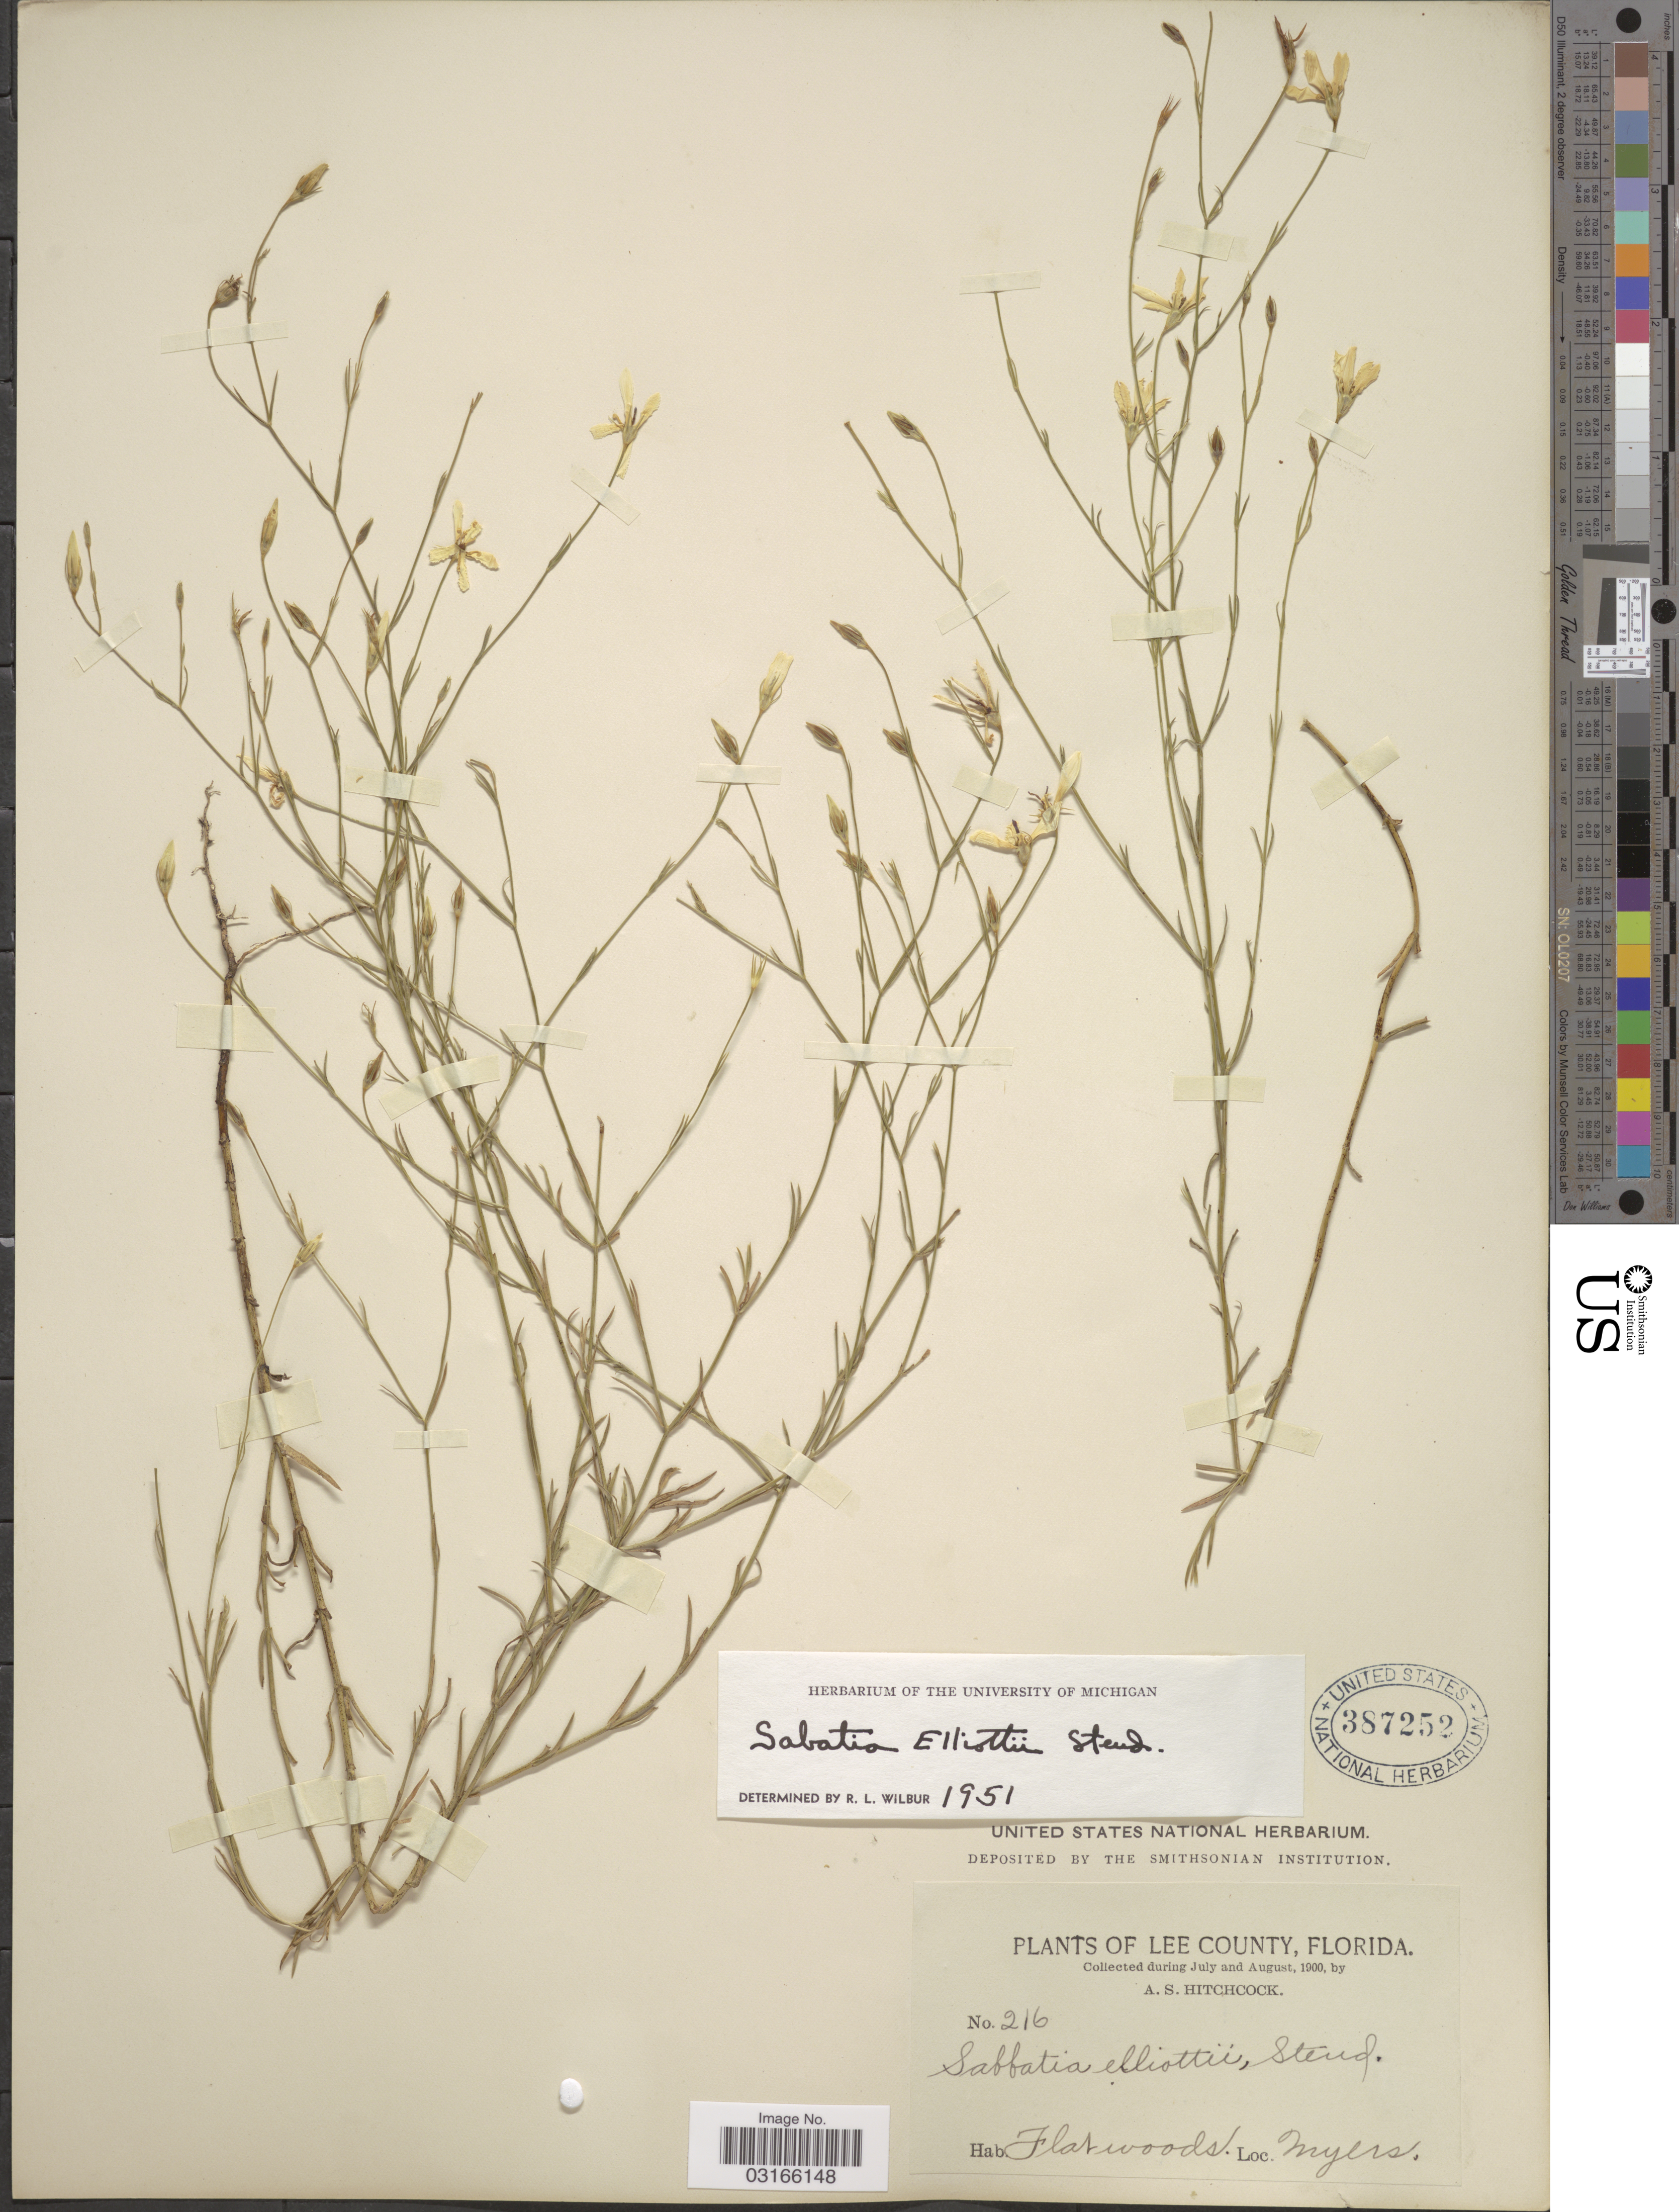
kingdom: Plantae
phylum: Tracheophyta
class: Magnoliopsida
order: Gentianales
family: Gentianaceae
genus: Sabatia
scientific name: Sabatia brevifolia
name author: Raf.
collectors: A. S. Hitchcock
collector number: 216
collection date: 1900-07/1900-08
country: United States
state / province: Florida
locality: Lee County, Flatwoods, Myers.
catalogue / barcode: US 387252